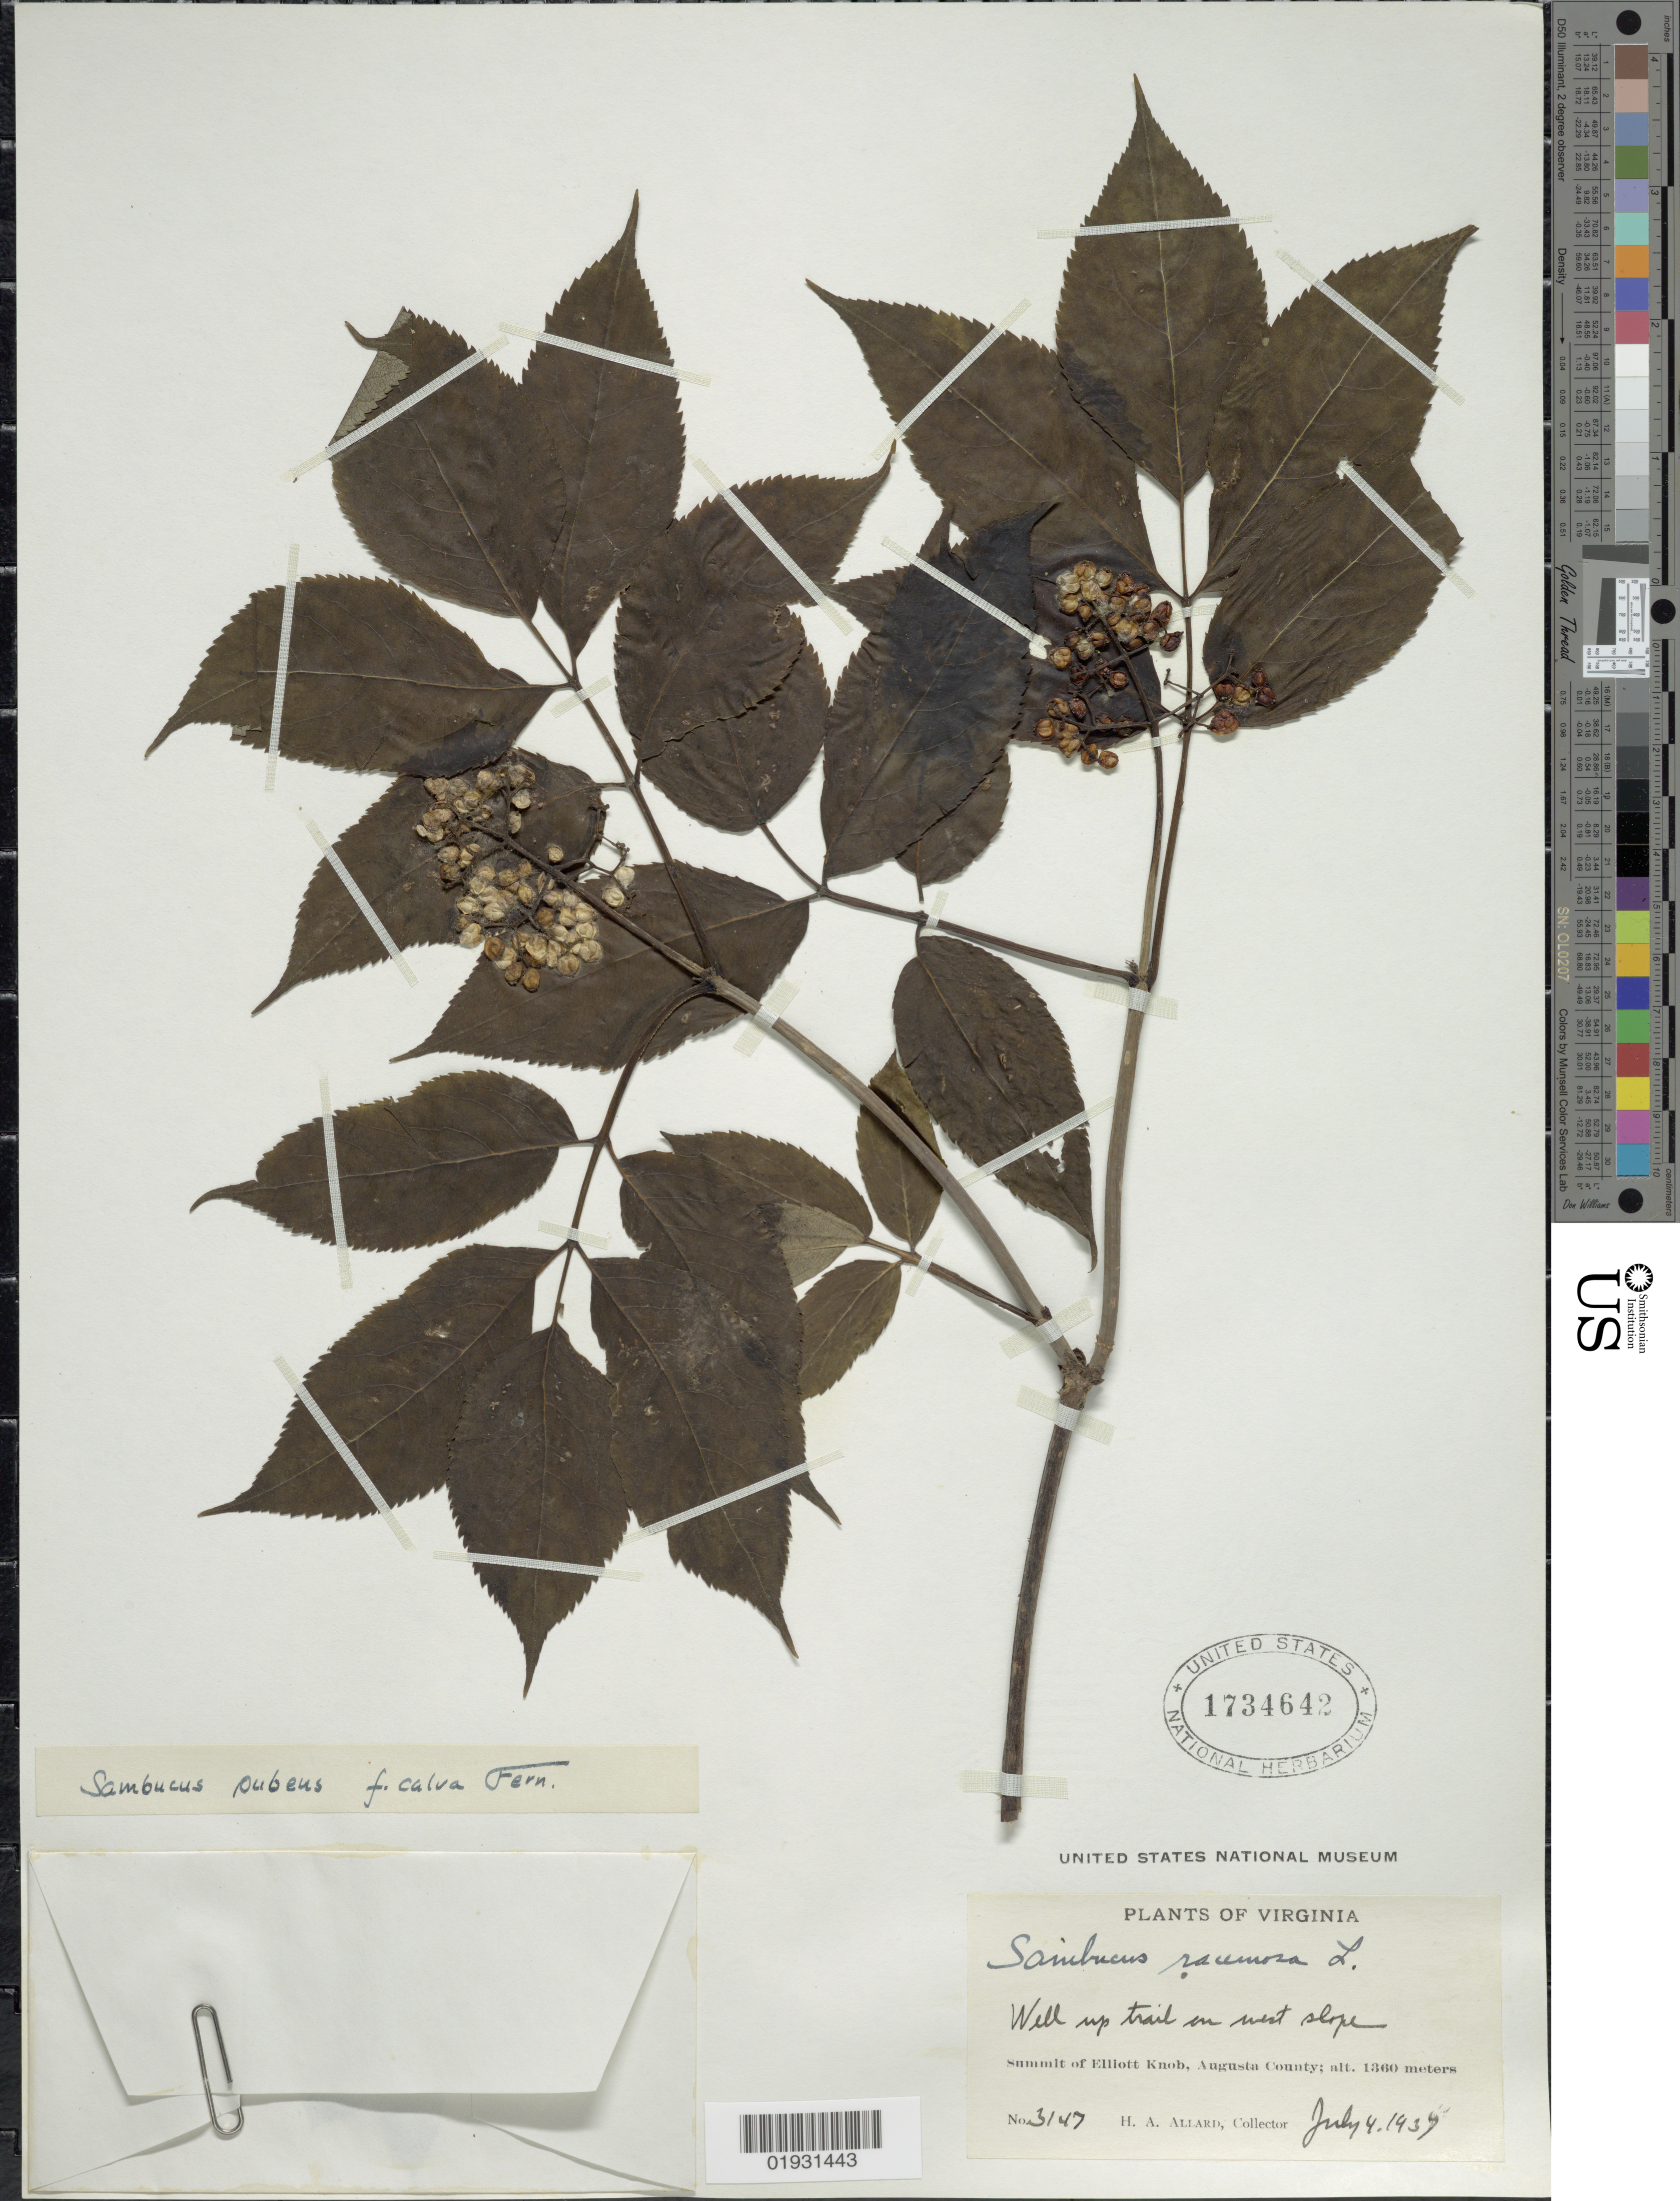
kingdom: Plantae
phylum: Tracheophyta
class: Magnoliopsida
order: Dipsacales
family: Viburnaceae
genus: Sambucus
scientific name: Sambucus racemosa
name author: L.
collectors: H. A. Allard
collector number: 3147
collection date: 1939-07-04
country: United States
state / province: Virginia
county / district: Augusta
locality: Summit of Elliott Knob, Augusta County.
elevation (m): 1360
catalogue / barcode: US 1734642